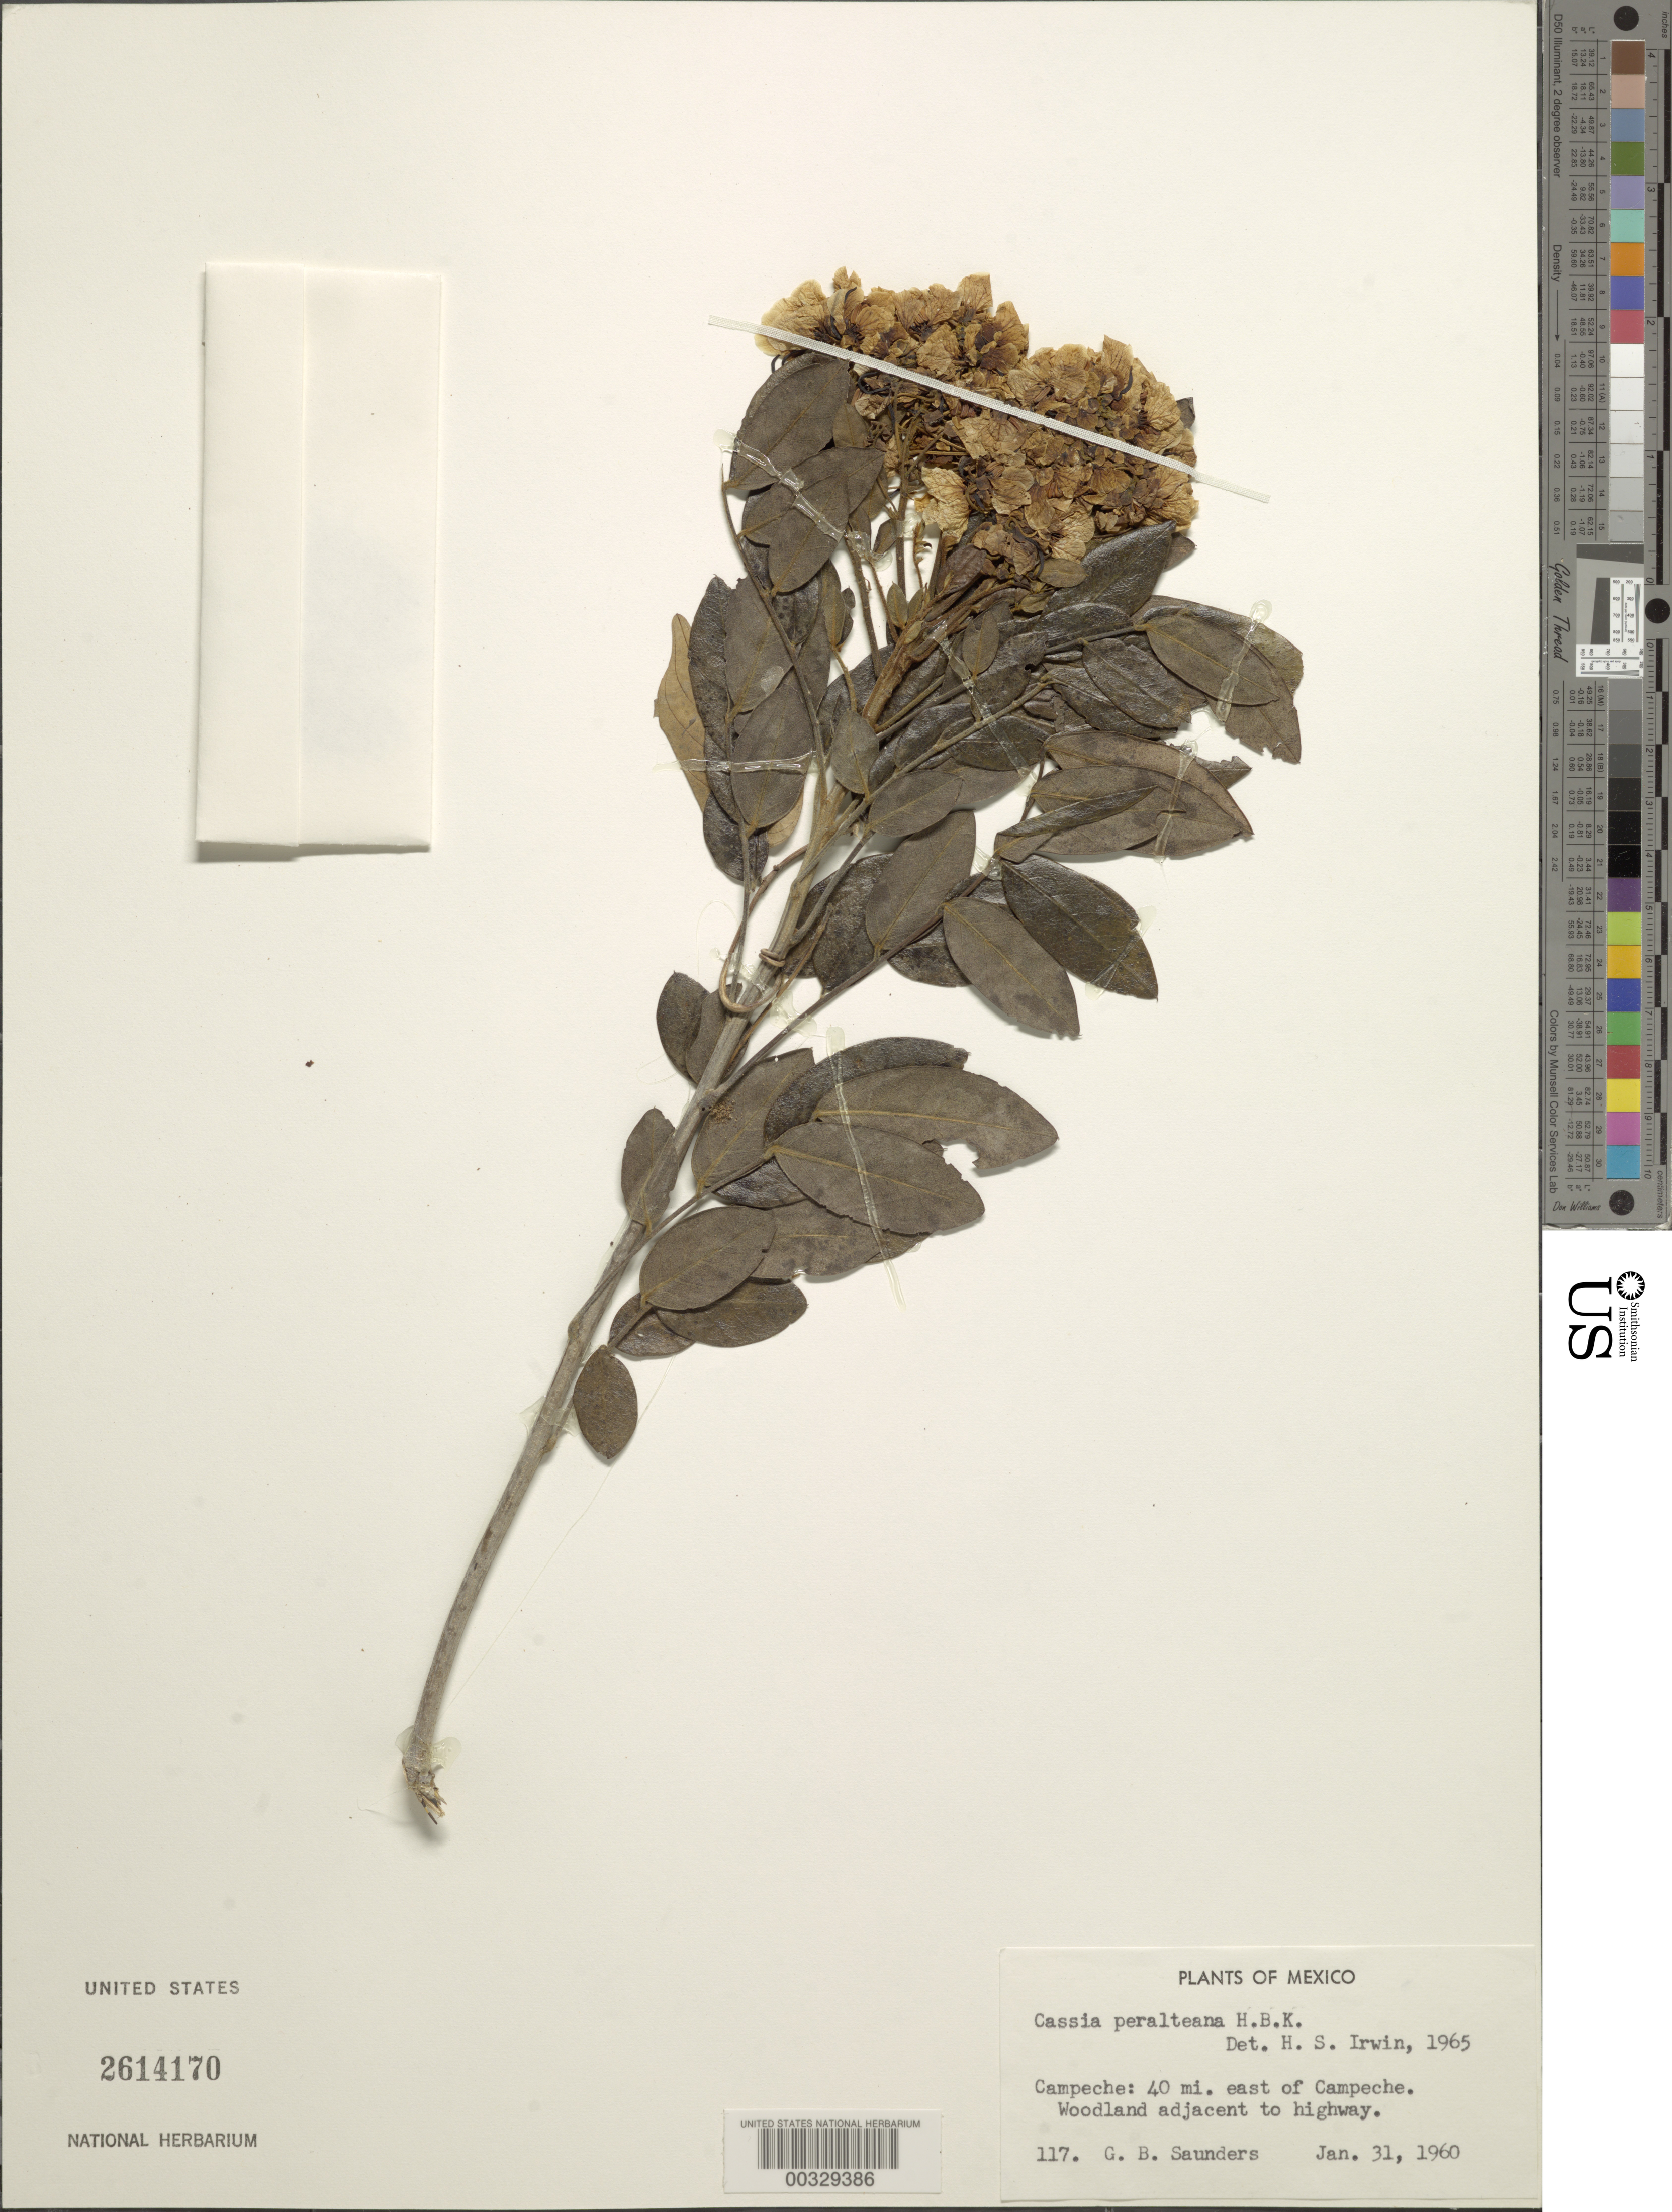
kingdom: Plantae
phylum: Tracheophyta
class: Magnoliopsida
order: Fabales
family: Fabaceae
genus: Senna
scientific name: Senna peralteana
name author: (Kunth) H.S. Irwin & Barneby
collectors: G. B. Saunders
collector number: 117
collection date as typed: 31 Jan 1960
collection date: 1960-01-31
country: Mexico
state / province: Campeche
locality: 40 mi E of Campeche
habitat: Woodland adjacent to highway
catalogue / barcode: US 2614170